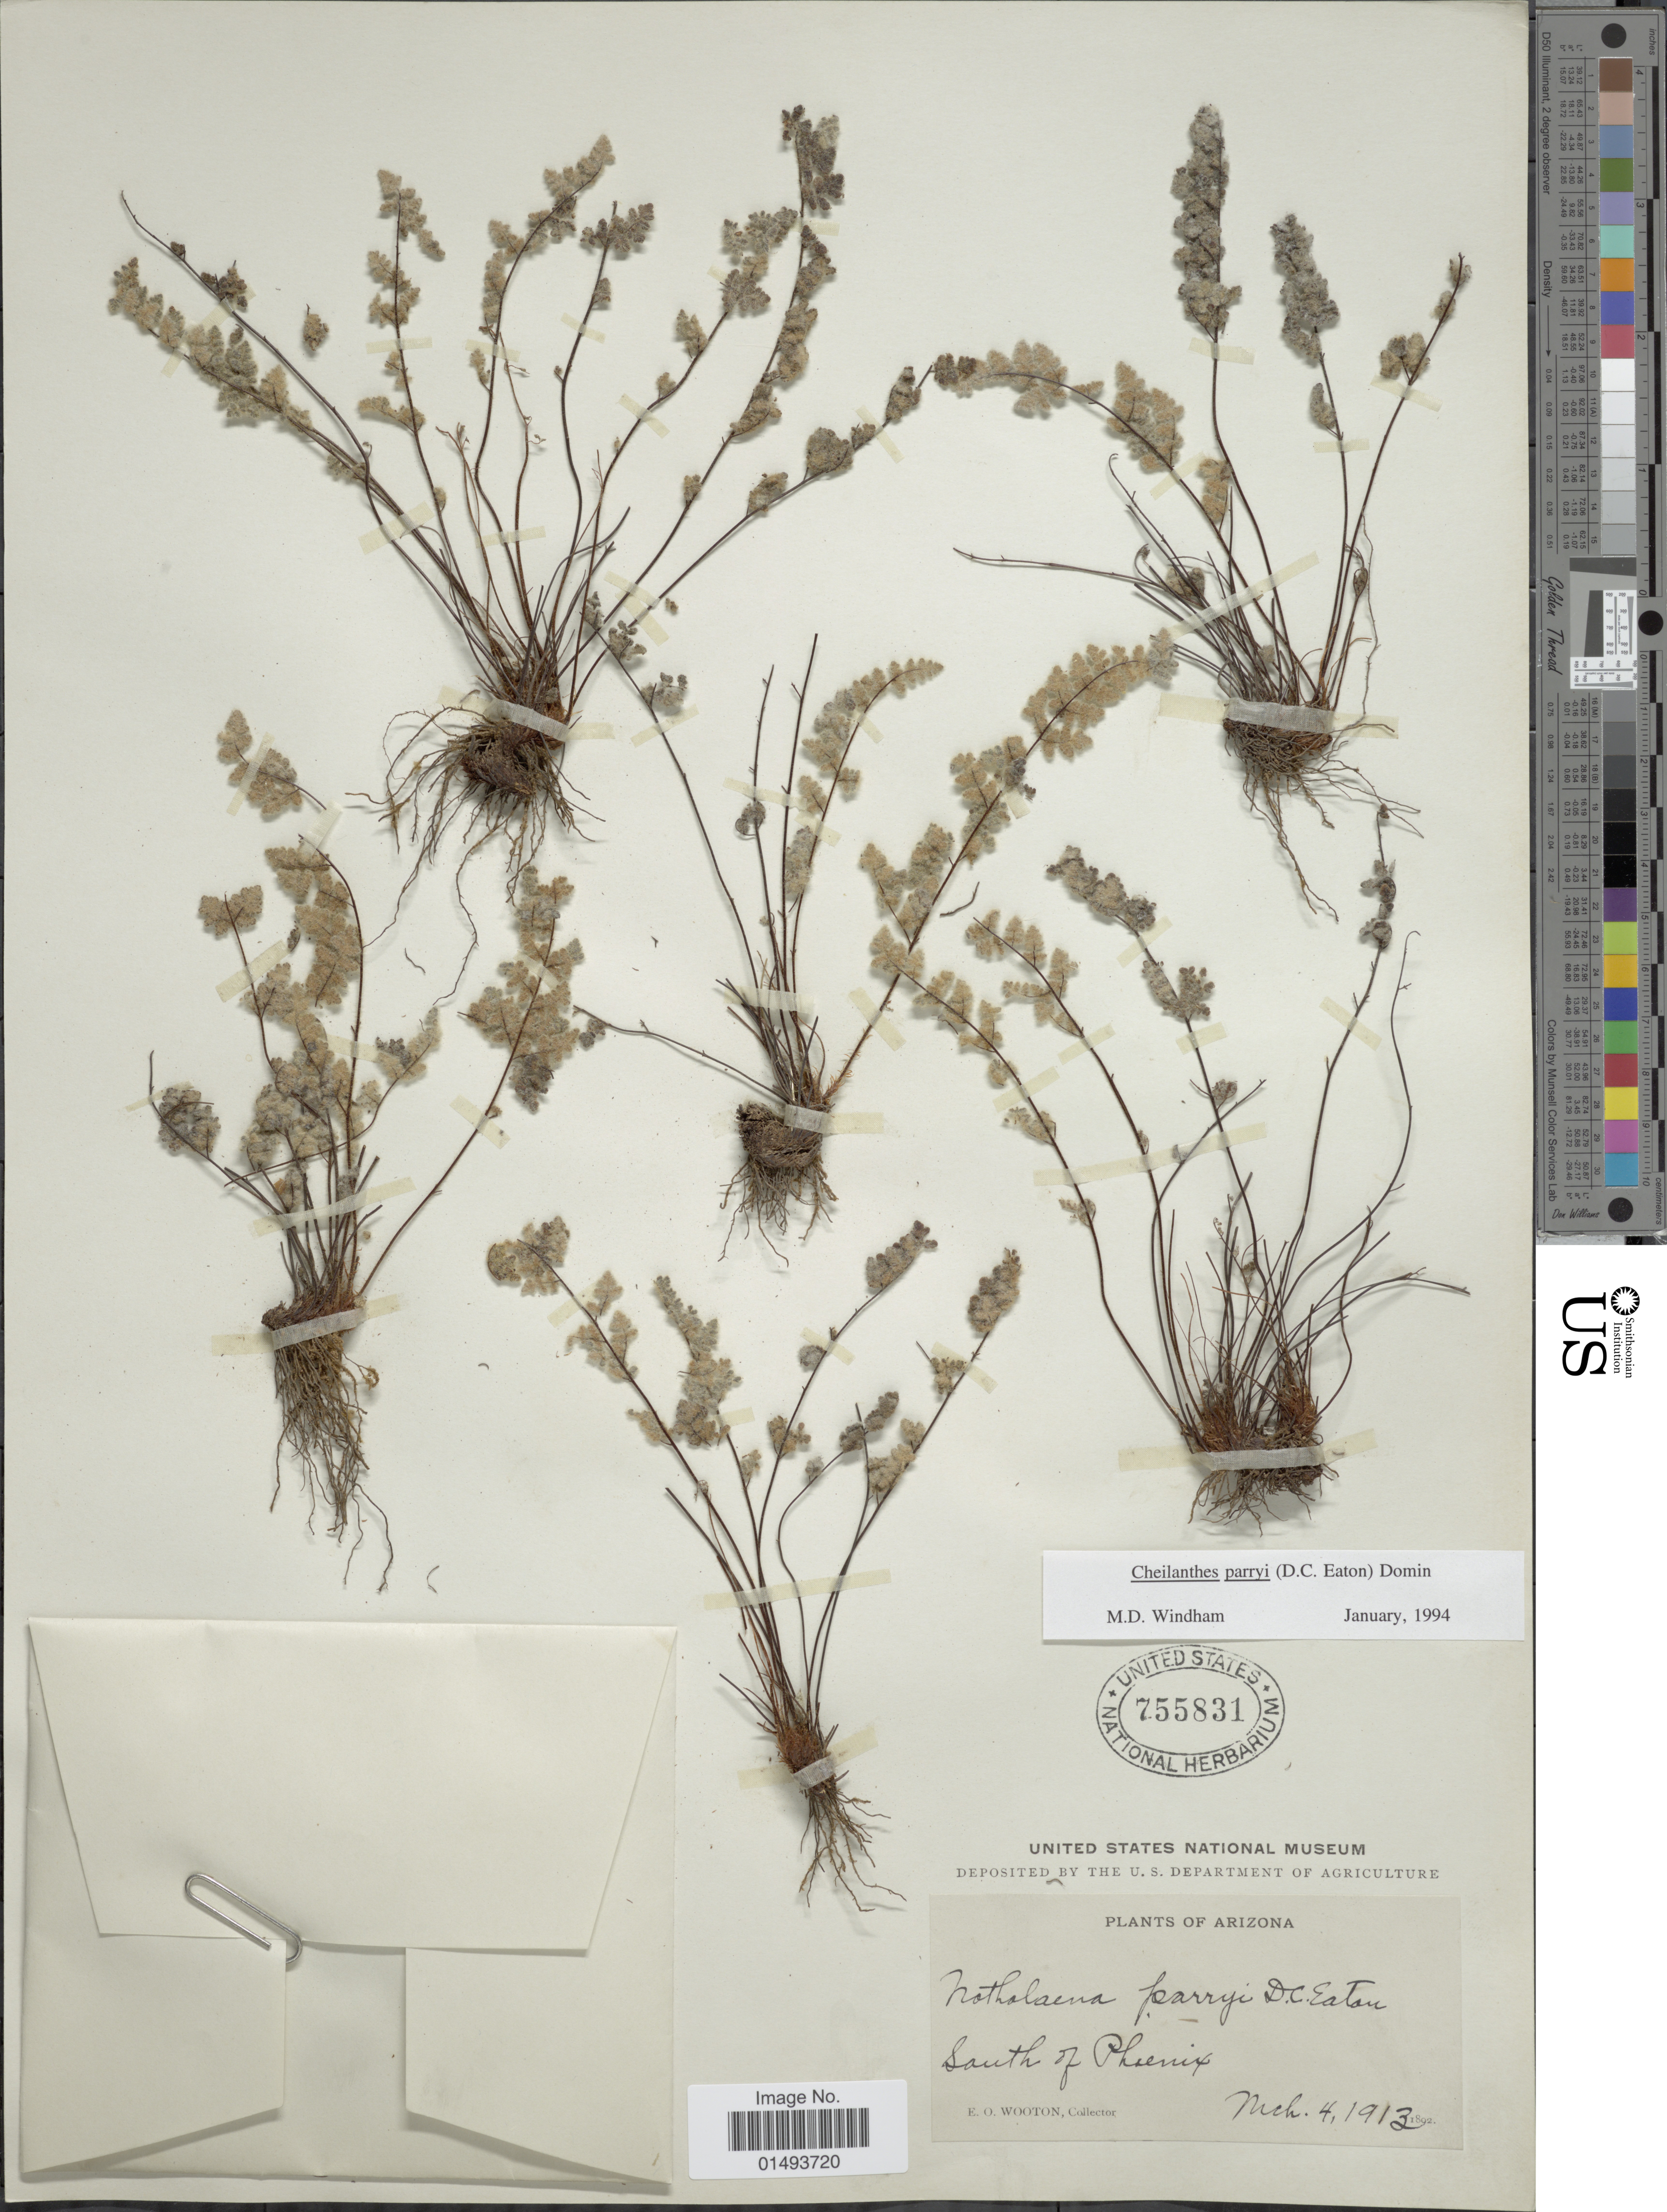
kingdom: Plantae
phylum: Tracheophyta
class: Polypodiopsida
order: Polypodiales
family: Pteridaceae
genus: Myriopteris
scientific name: Myriopteris parryi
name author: (D.C. Eaton) Grusz & Windham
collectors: E. O. Wooton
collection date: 1913-03-04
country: United States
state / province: Arizona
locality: Plants of Arizona, South of Phoenix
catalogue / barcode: US 755831